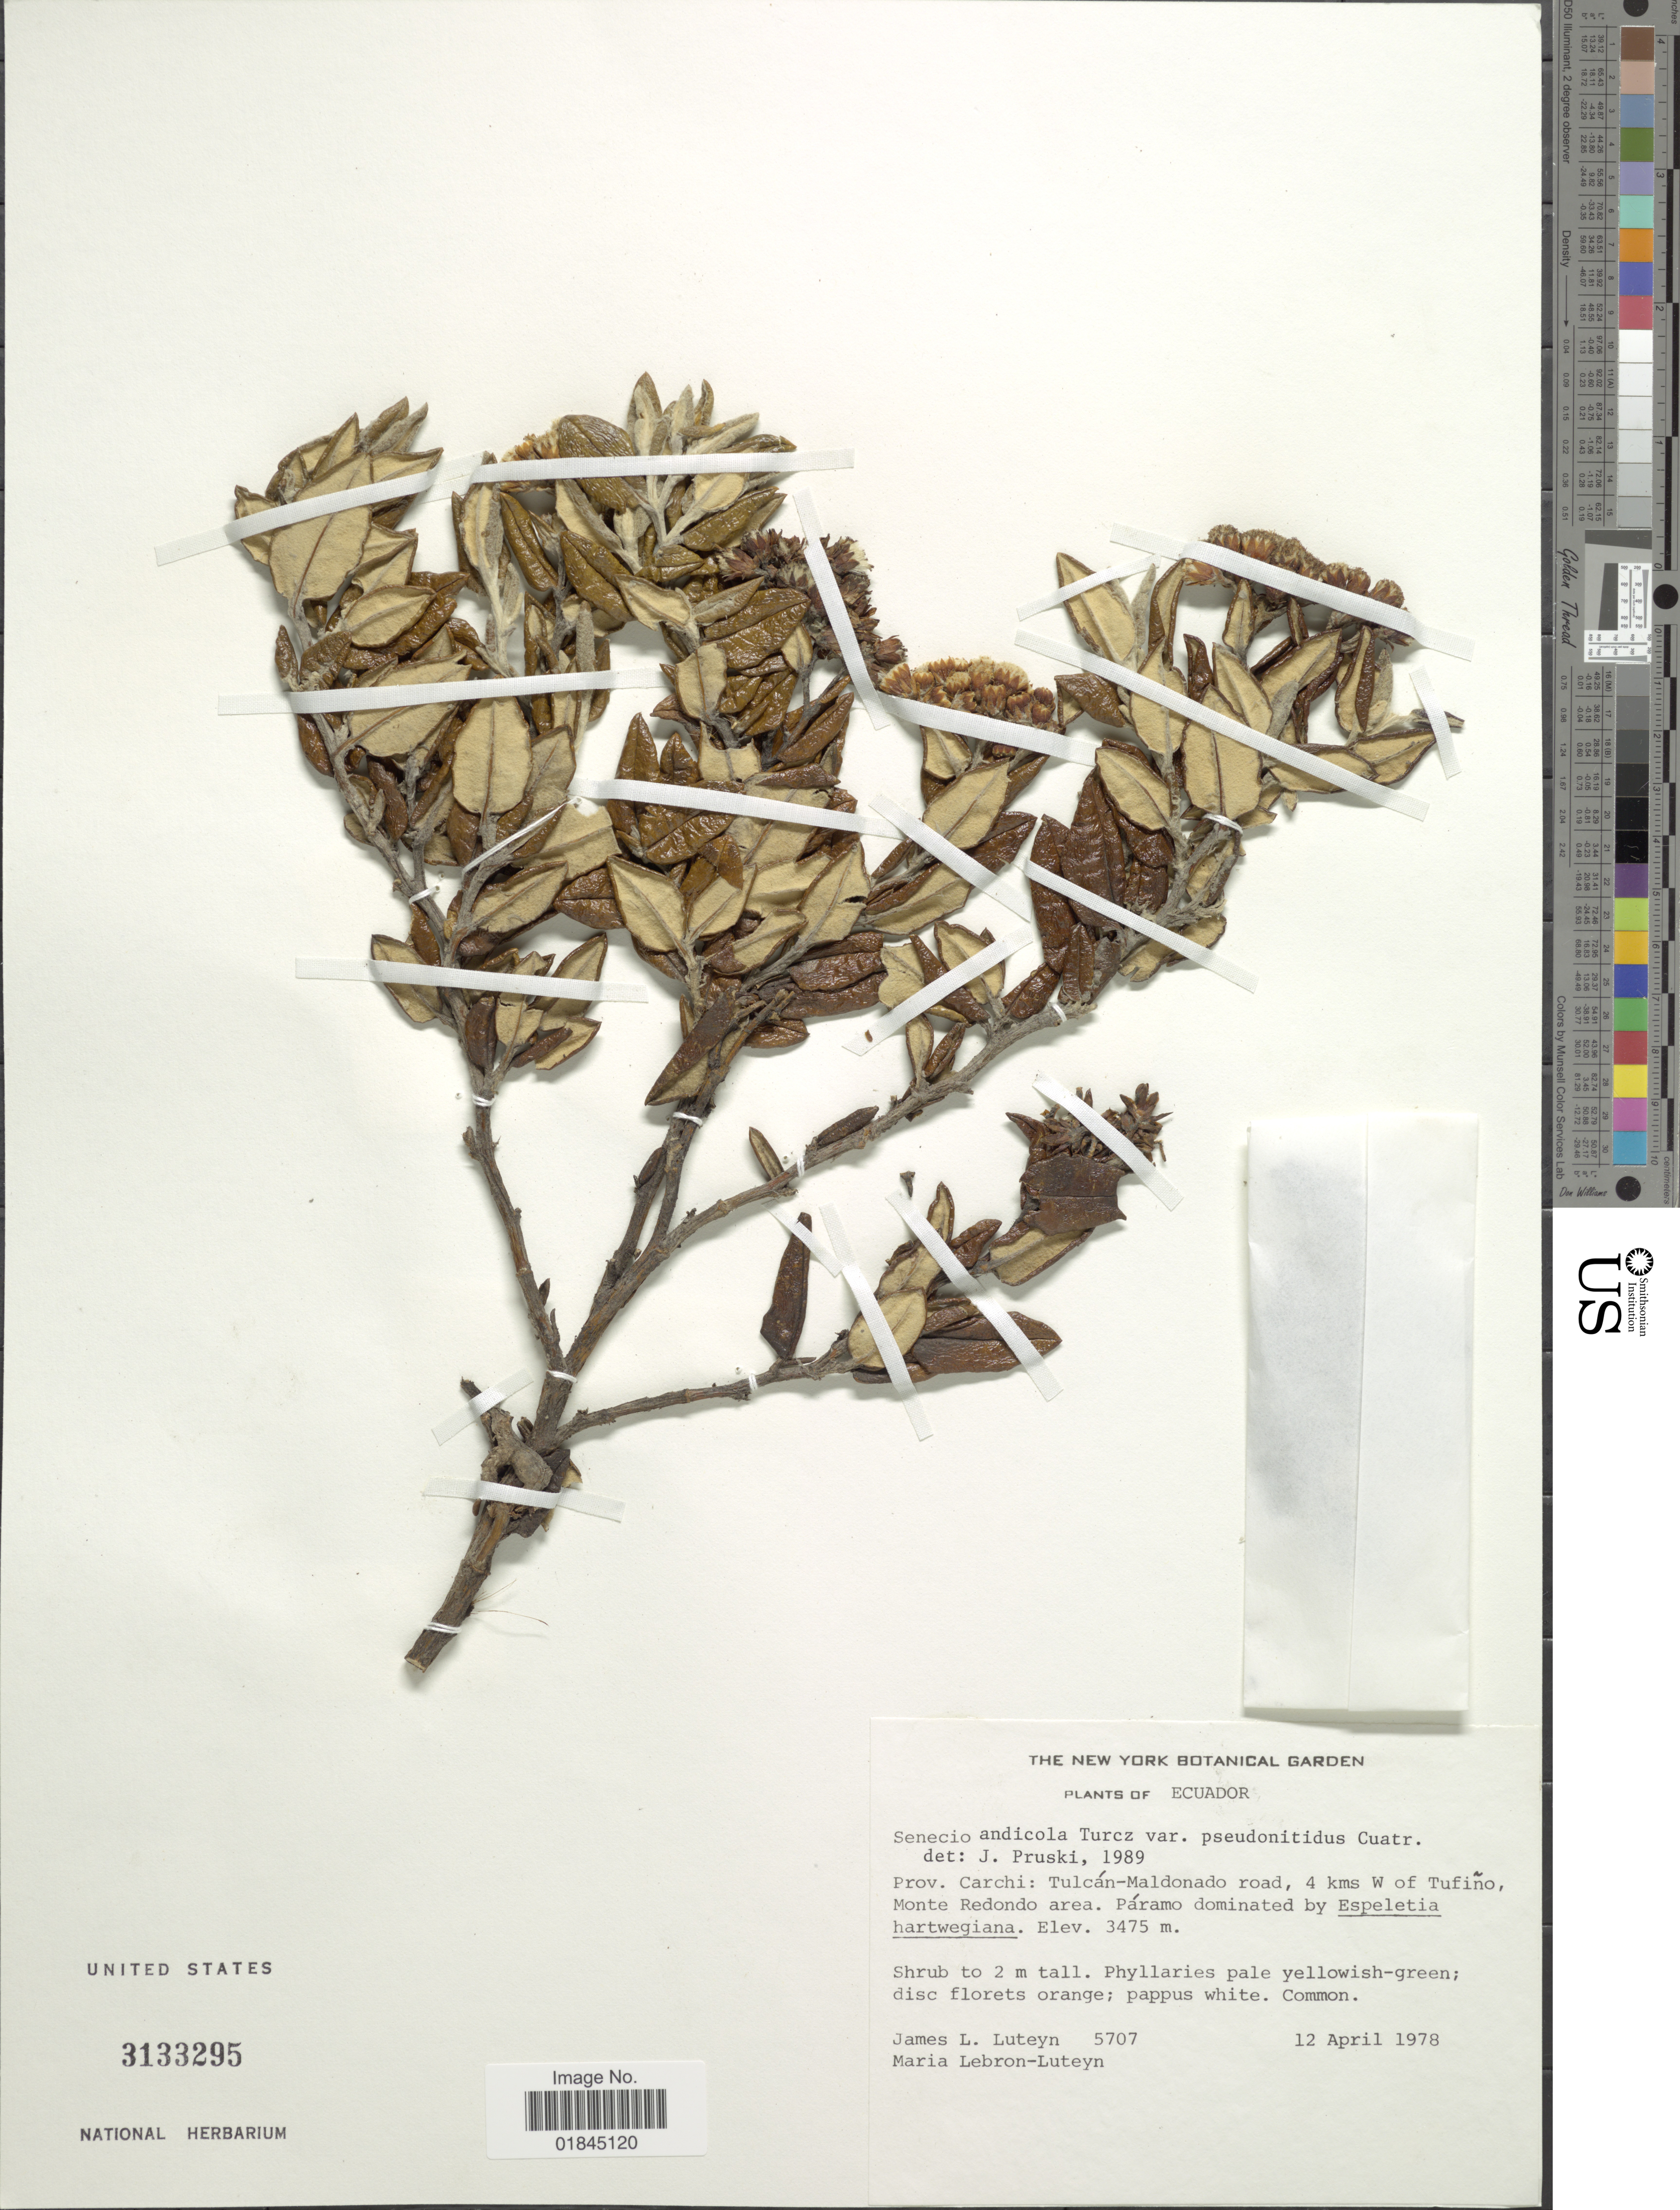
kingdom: Plantae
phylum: Tracheophyta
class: Magnoliopsida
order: Asterales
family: Asteraceae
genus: Pentacalia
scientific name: Pentacalia andicola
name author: (Turcz.) Cuatrec.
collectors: J. L. Luteyn & M. L. Lebrón-Luteyn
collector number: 5707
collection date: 1978-04-12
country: Ecuador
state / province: Carchi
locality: Tulcan-Maldonado road, 4 kms W of Tufino. Monte Redondo area.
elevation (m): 3475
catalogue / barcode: US 3133295